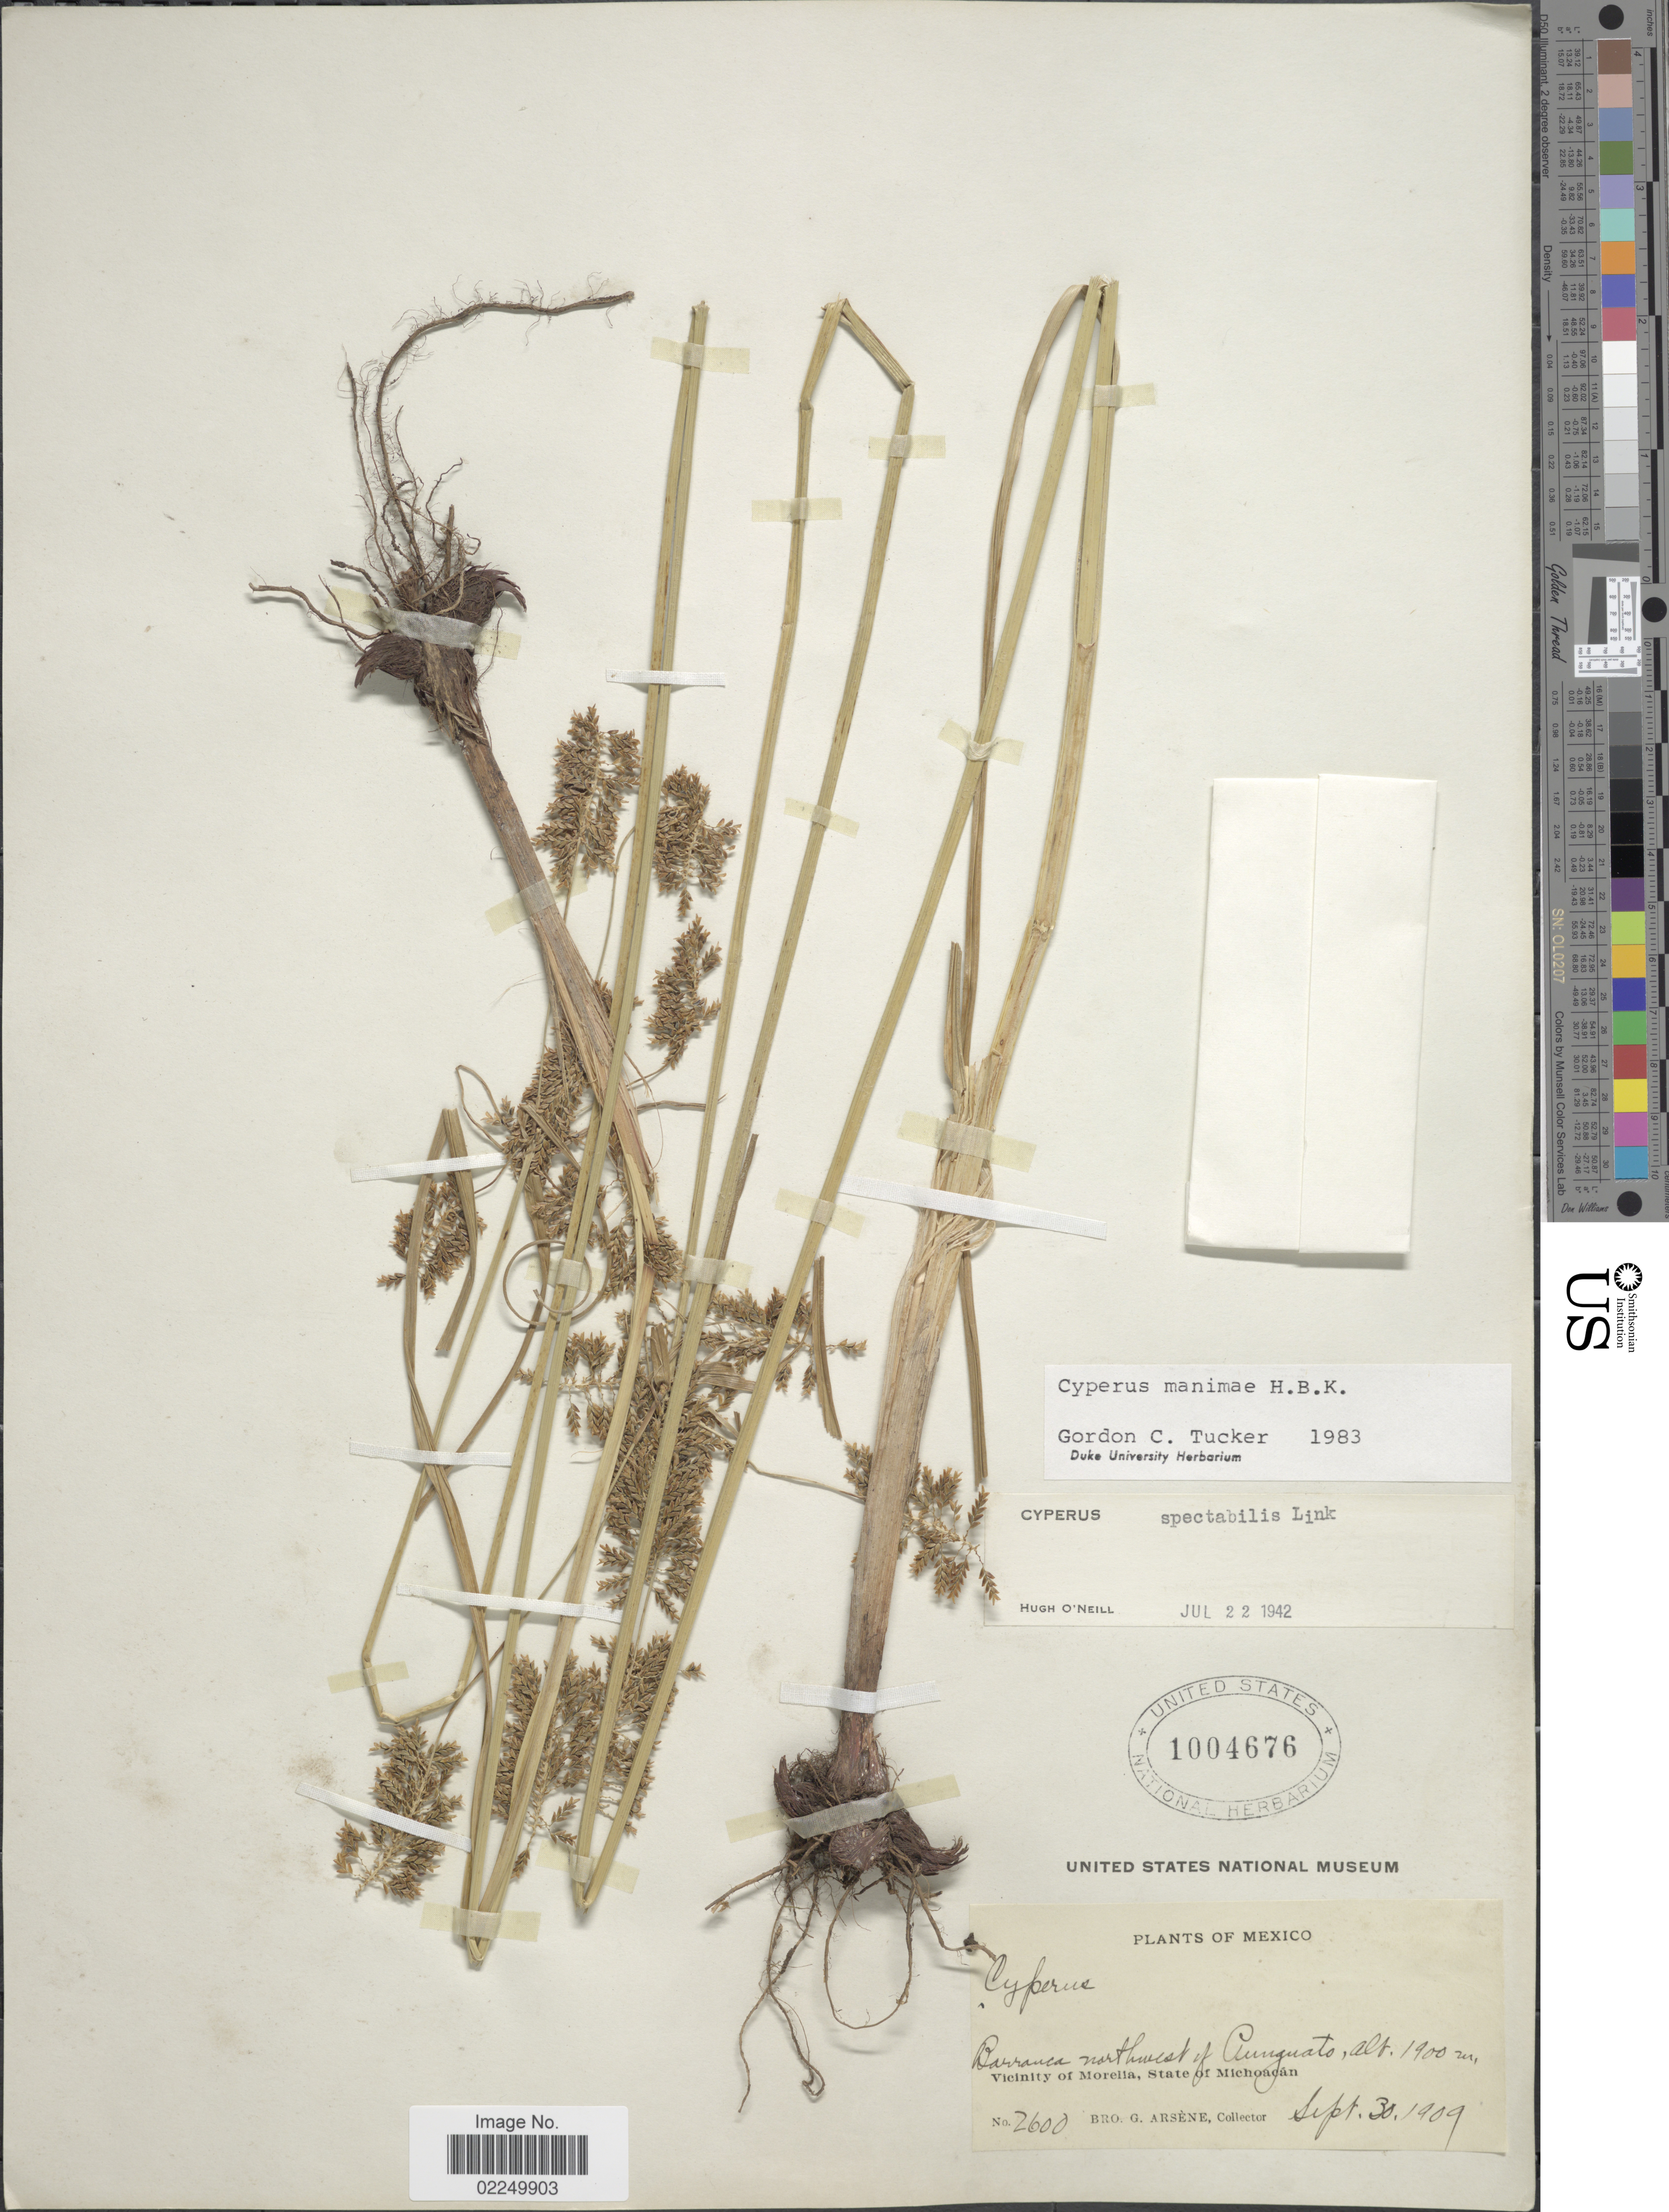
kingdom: Plantae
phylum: Tracheophyta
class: Liliopsida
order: Poales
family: Cyperaceae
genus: Cyperus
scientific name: Cyperus manimae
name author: Kunth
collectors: Bro. G. Arsène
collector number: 2600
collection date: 1909-09-30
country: Mexico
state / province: Michoacán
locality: Barranca northwest of Punguato, vicinity of Morelia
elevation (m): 1900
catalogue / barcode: US 1004676